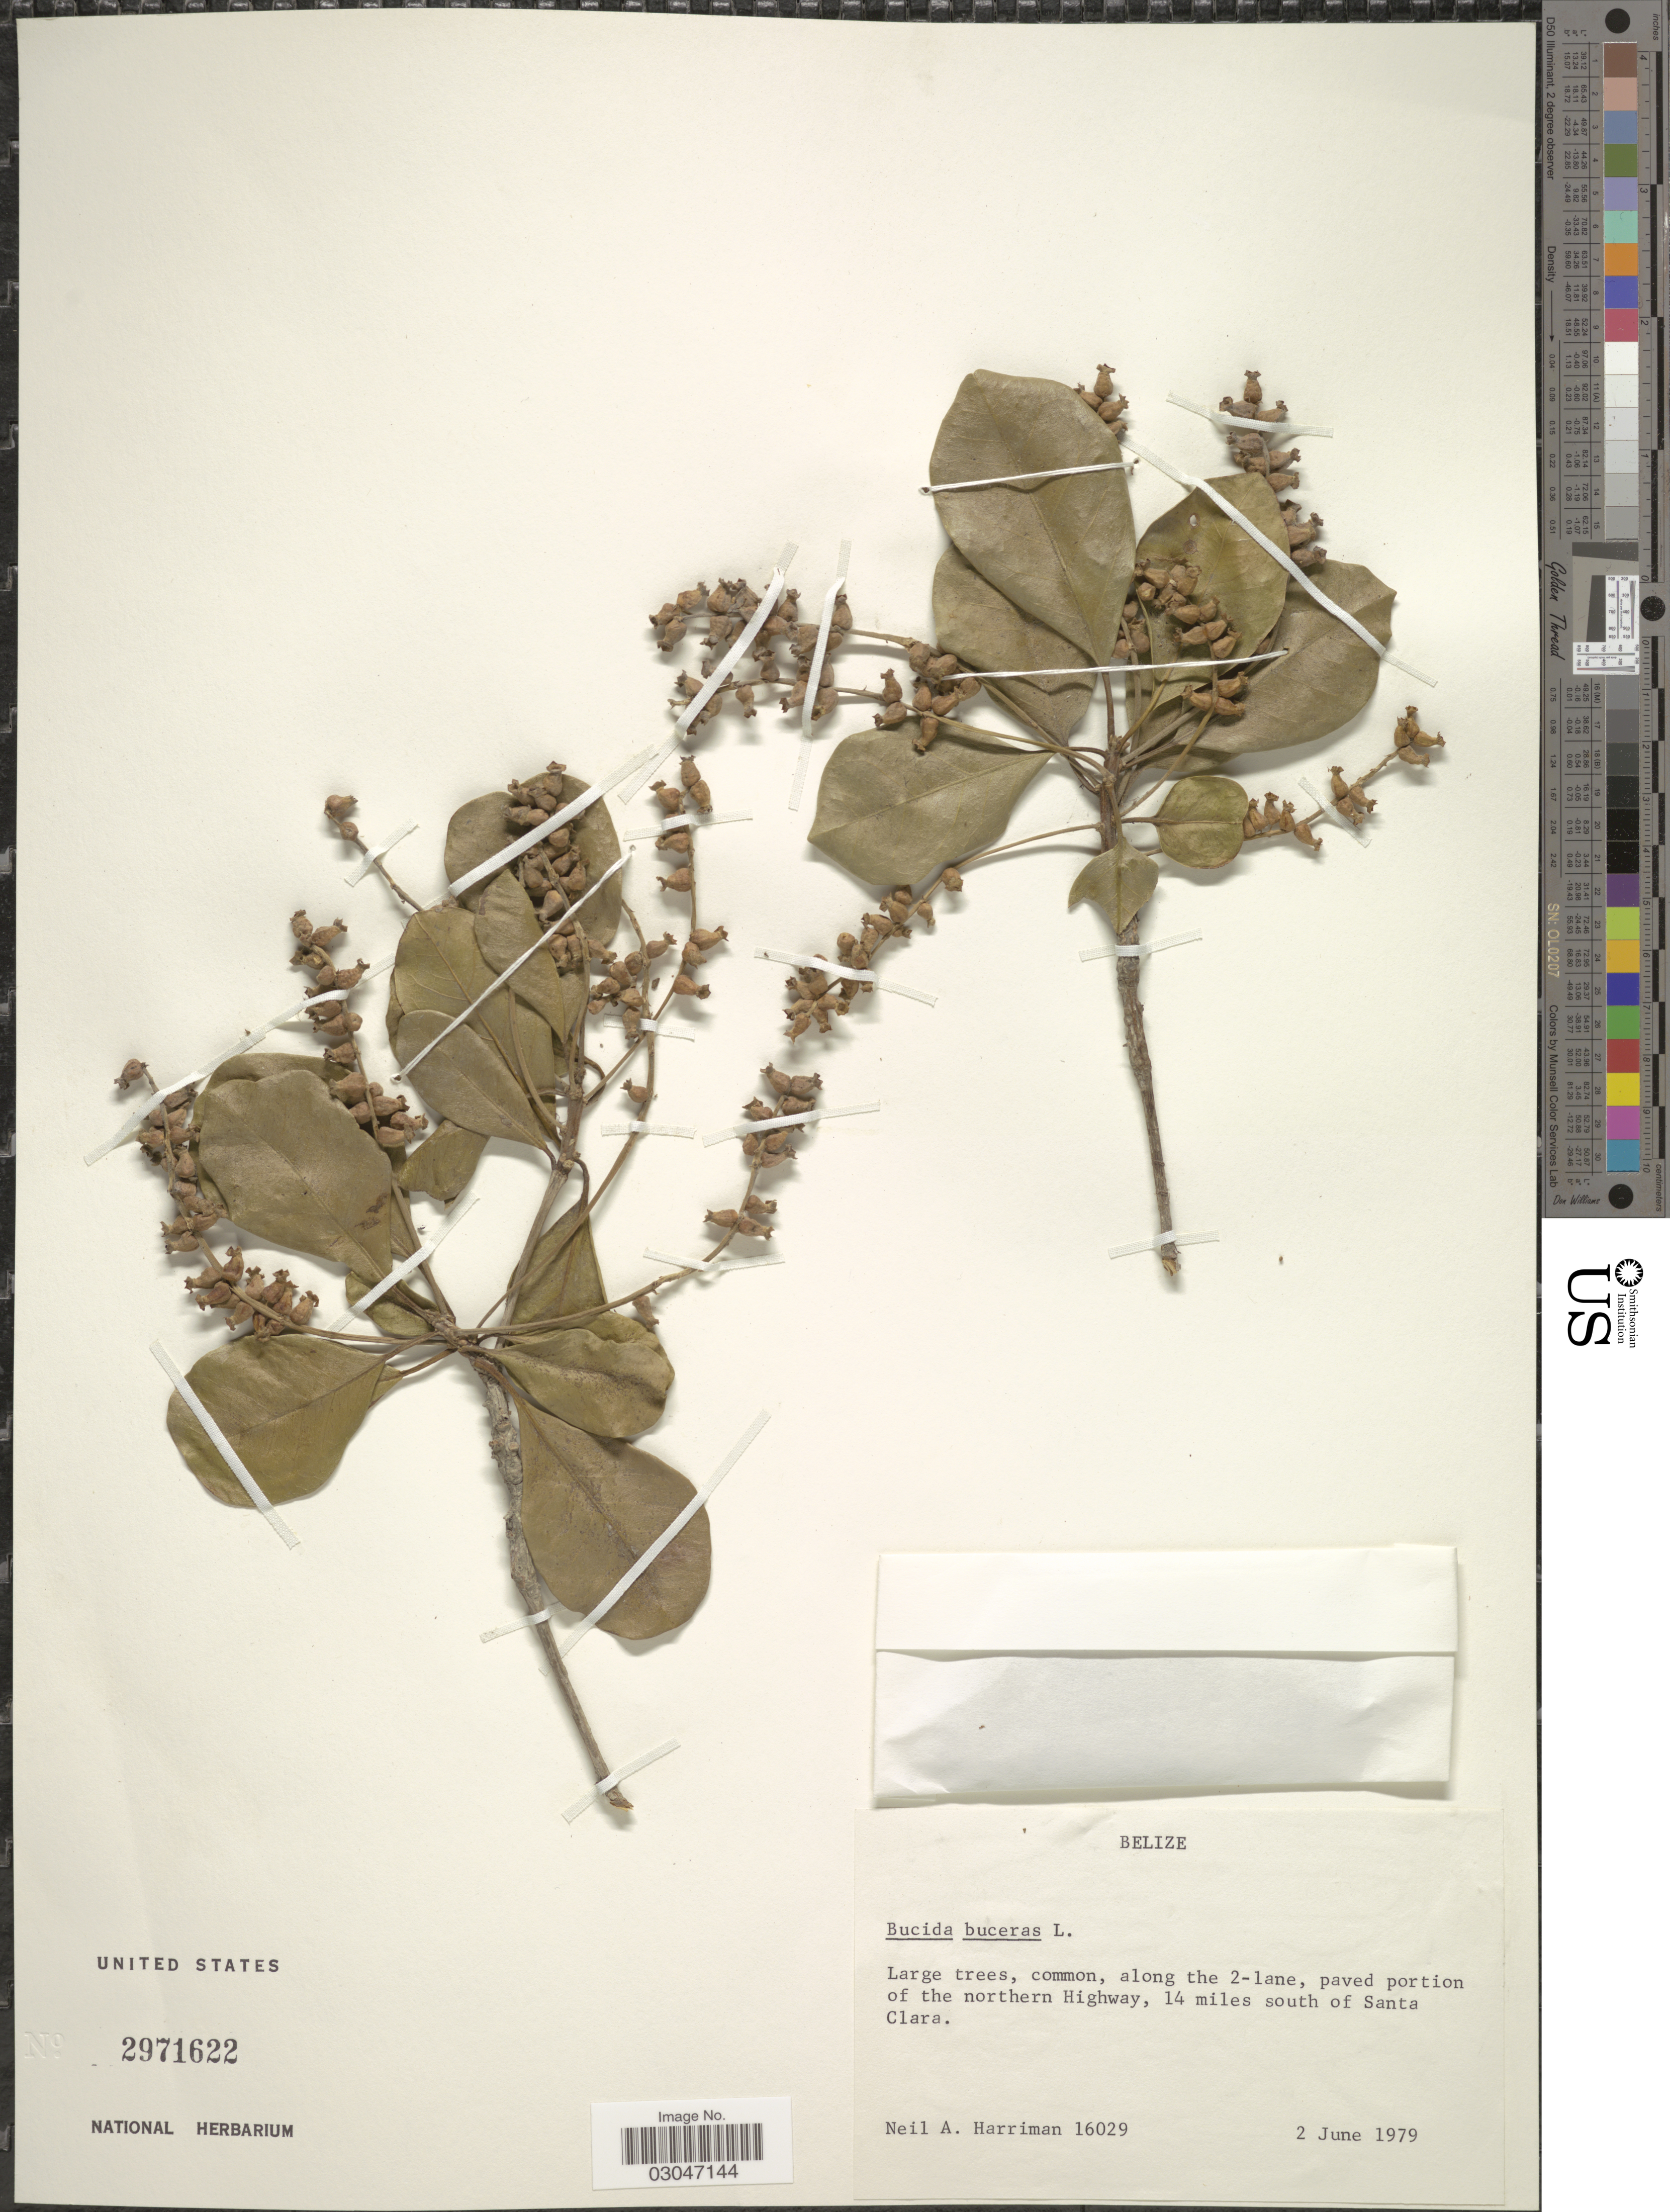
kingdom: Plantae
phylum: Tracheophyta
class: Magnoliopsida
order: Myrtales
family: Combretaceae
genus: Terminalia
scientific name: Terminalia buceras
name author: (L.) C. Wright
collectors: N. A. Harriman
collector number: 16029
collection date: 1979-06-02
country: Belize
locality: Paved portion of the northern Highway, 14 miles south of Santa Clara.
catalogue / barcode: US 2971622